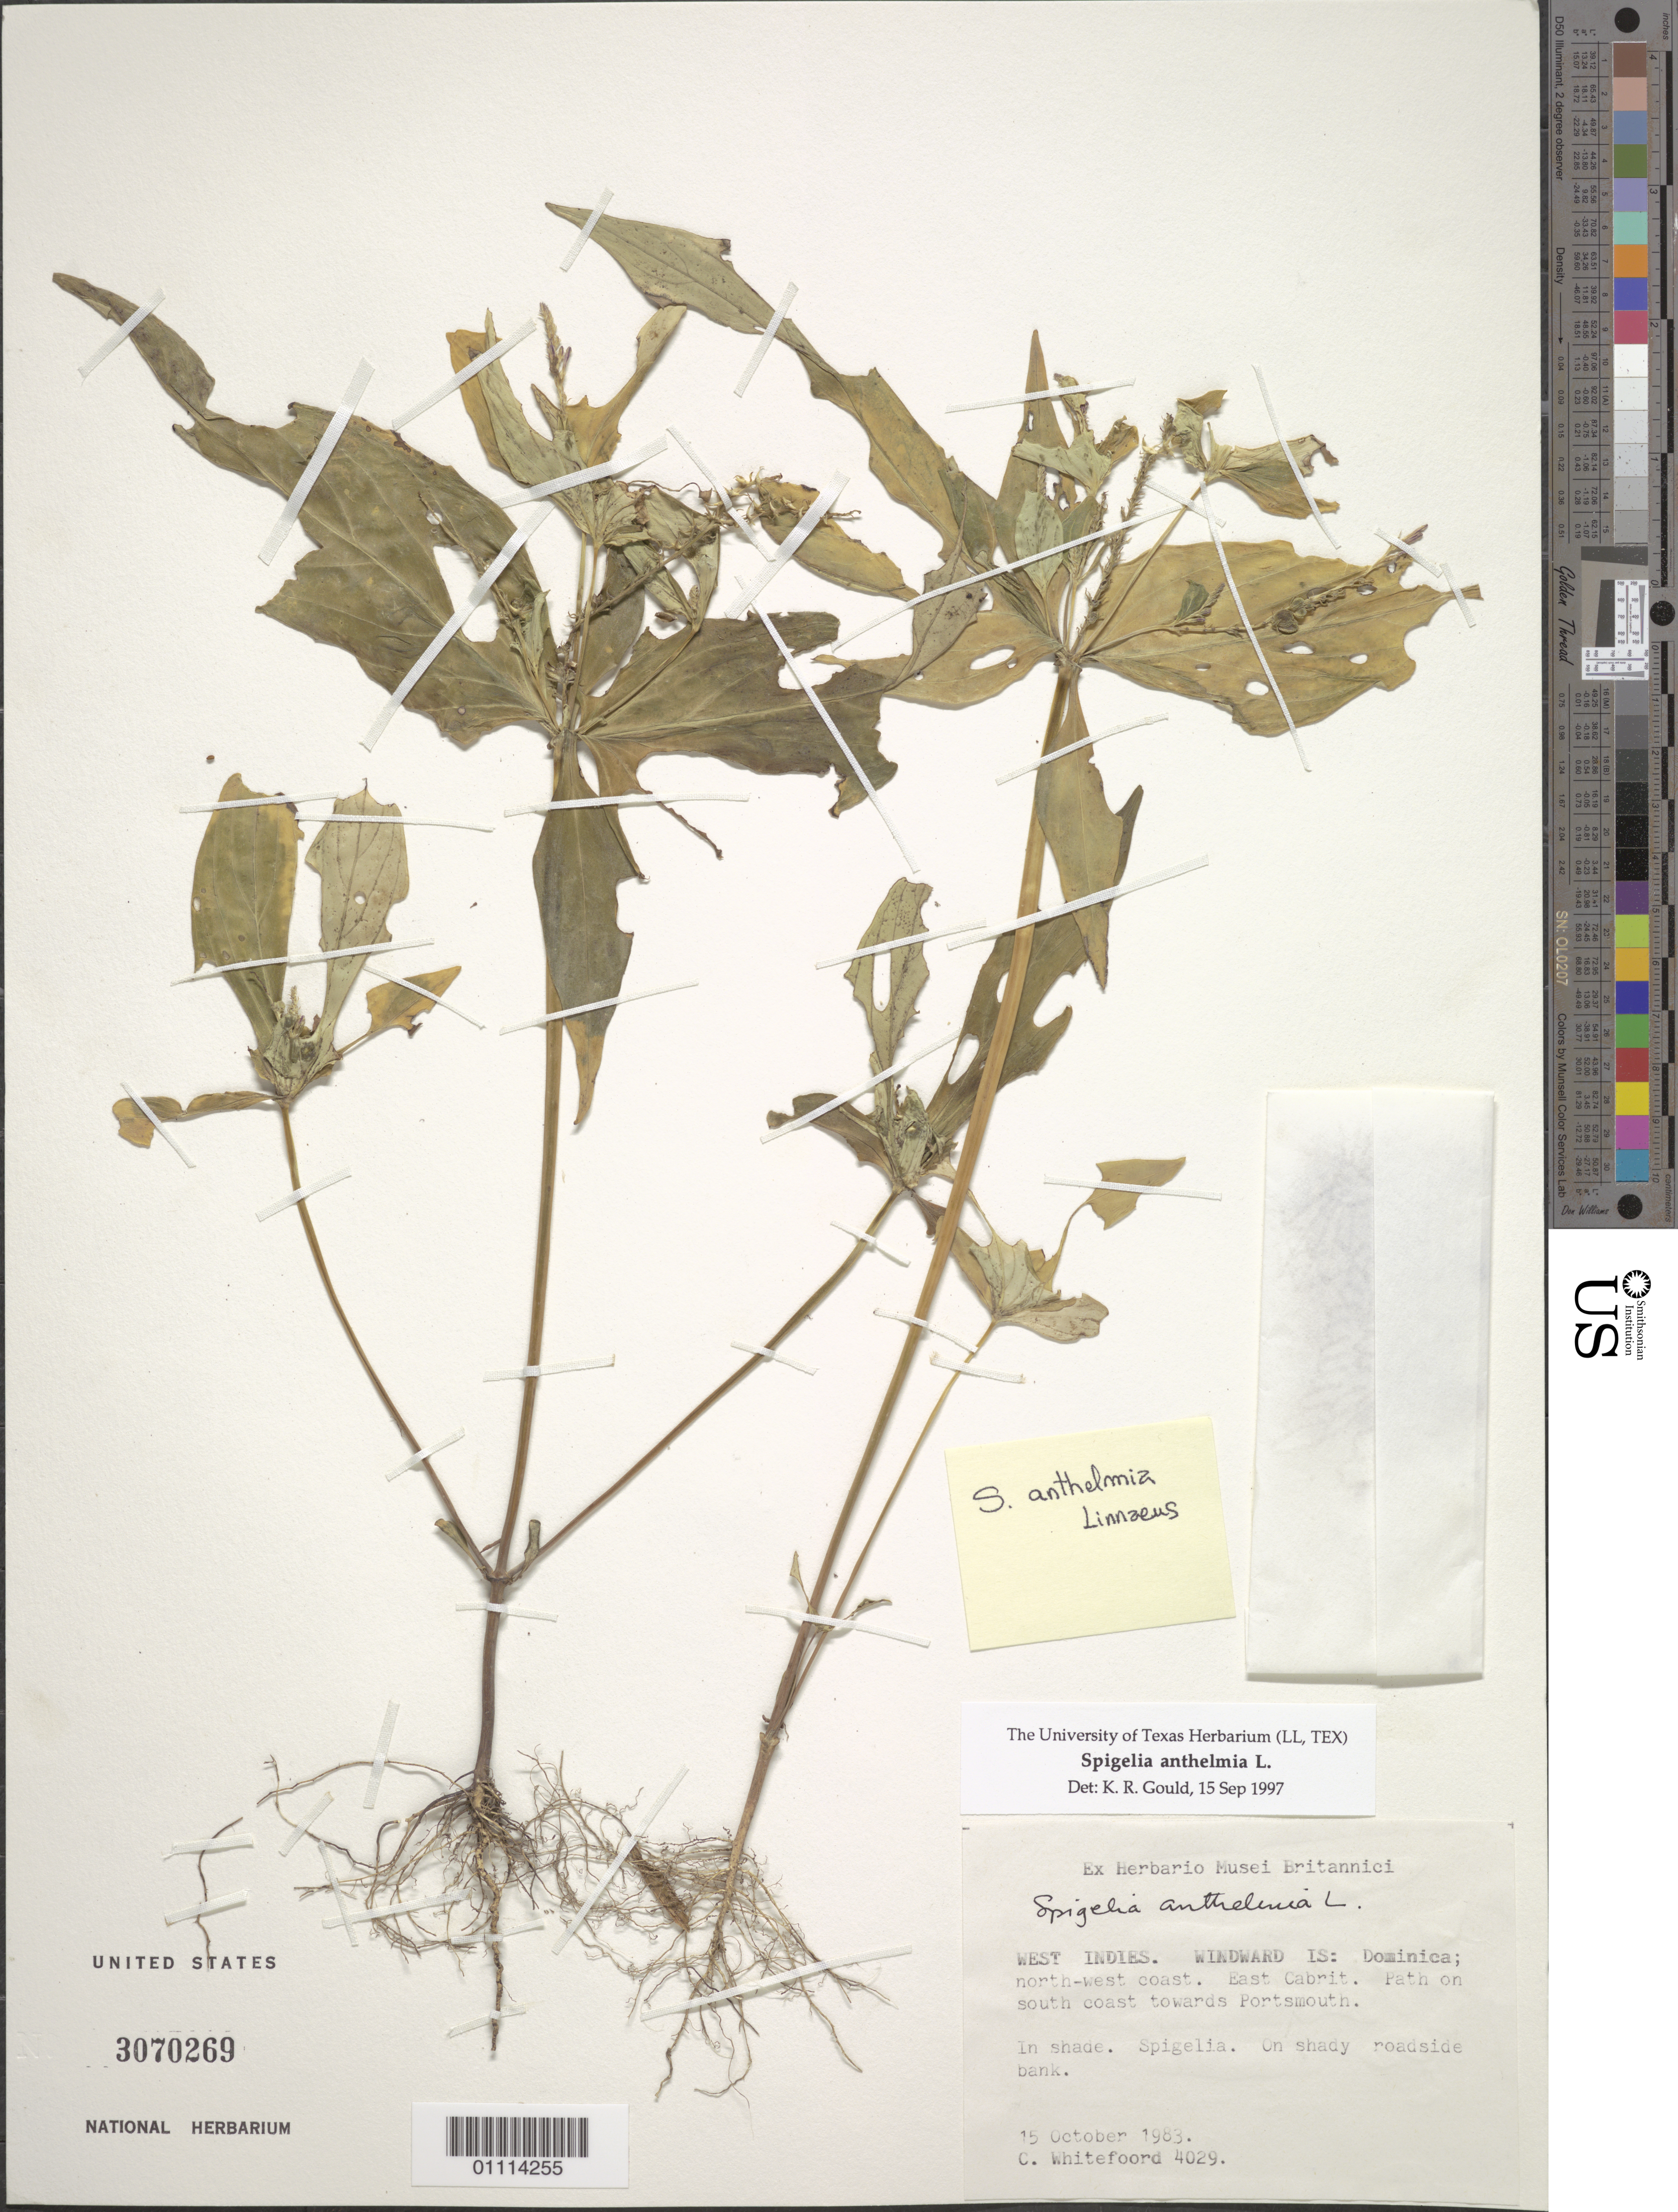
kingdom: Plantae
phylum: Tracheophyta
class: Magnoliopsida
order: Gentianales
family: Loganiaceae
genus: Spigelia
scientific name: Spigelia anthelmia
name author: L.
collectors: C. Whitefoord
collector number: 4029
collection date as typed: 15 Oct 1983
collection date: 1983-10-15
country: Dominica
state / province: St. John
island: Dominica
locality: NW coast. East Cabrit. Path on S coast towards Portsmouth. In shade. Spigelia. On shady roadside bank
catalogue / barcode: US 3070269